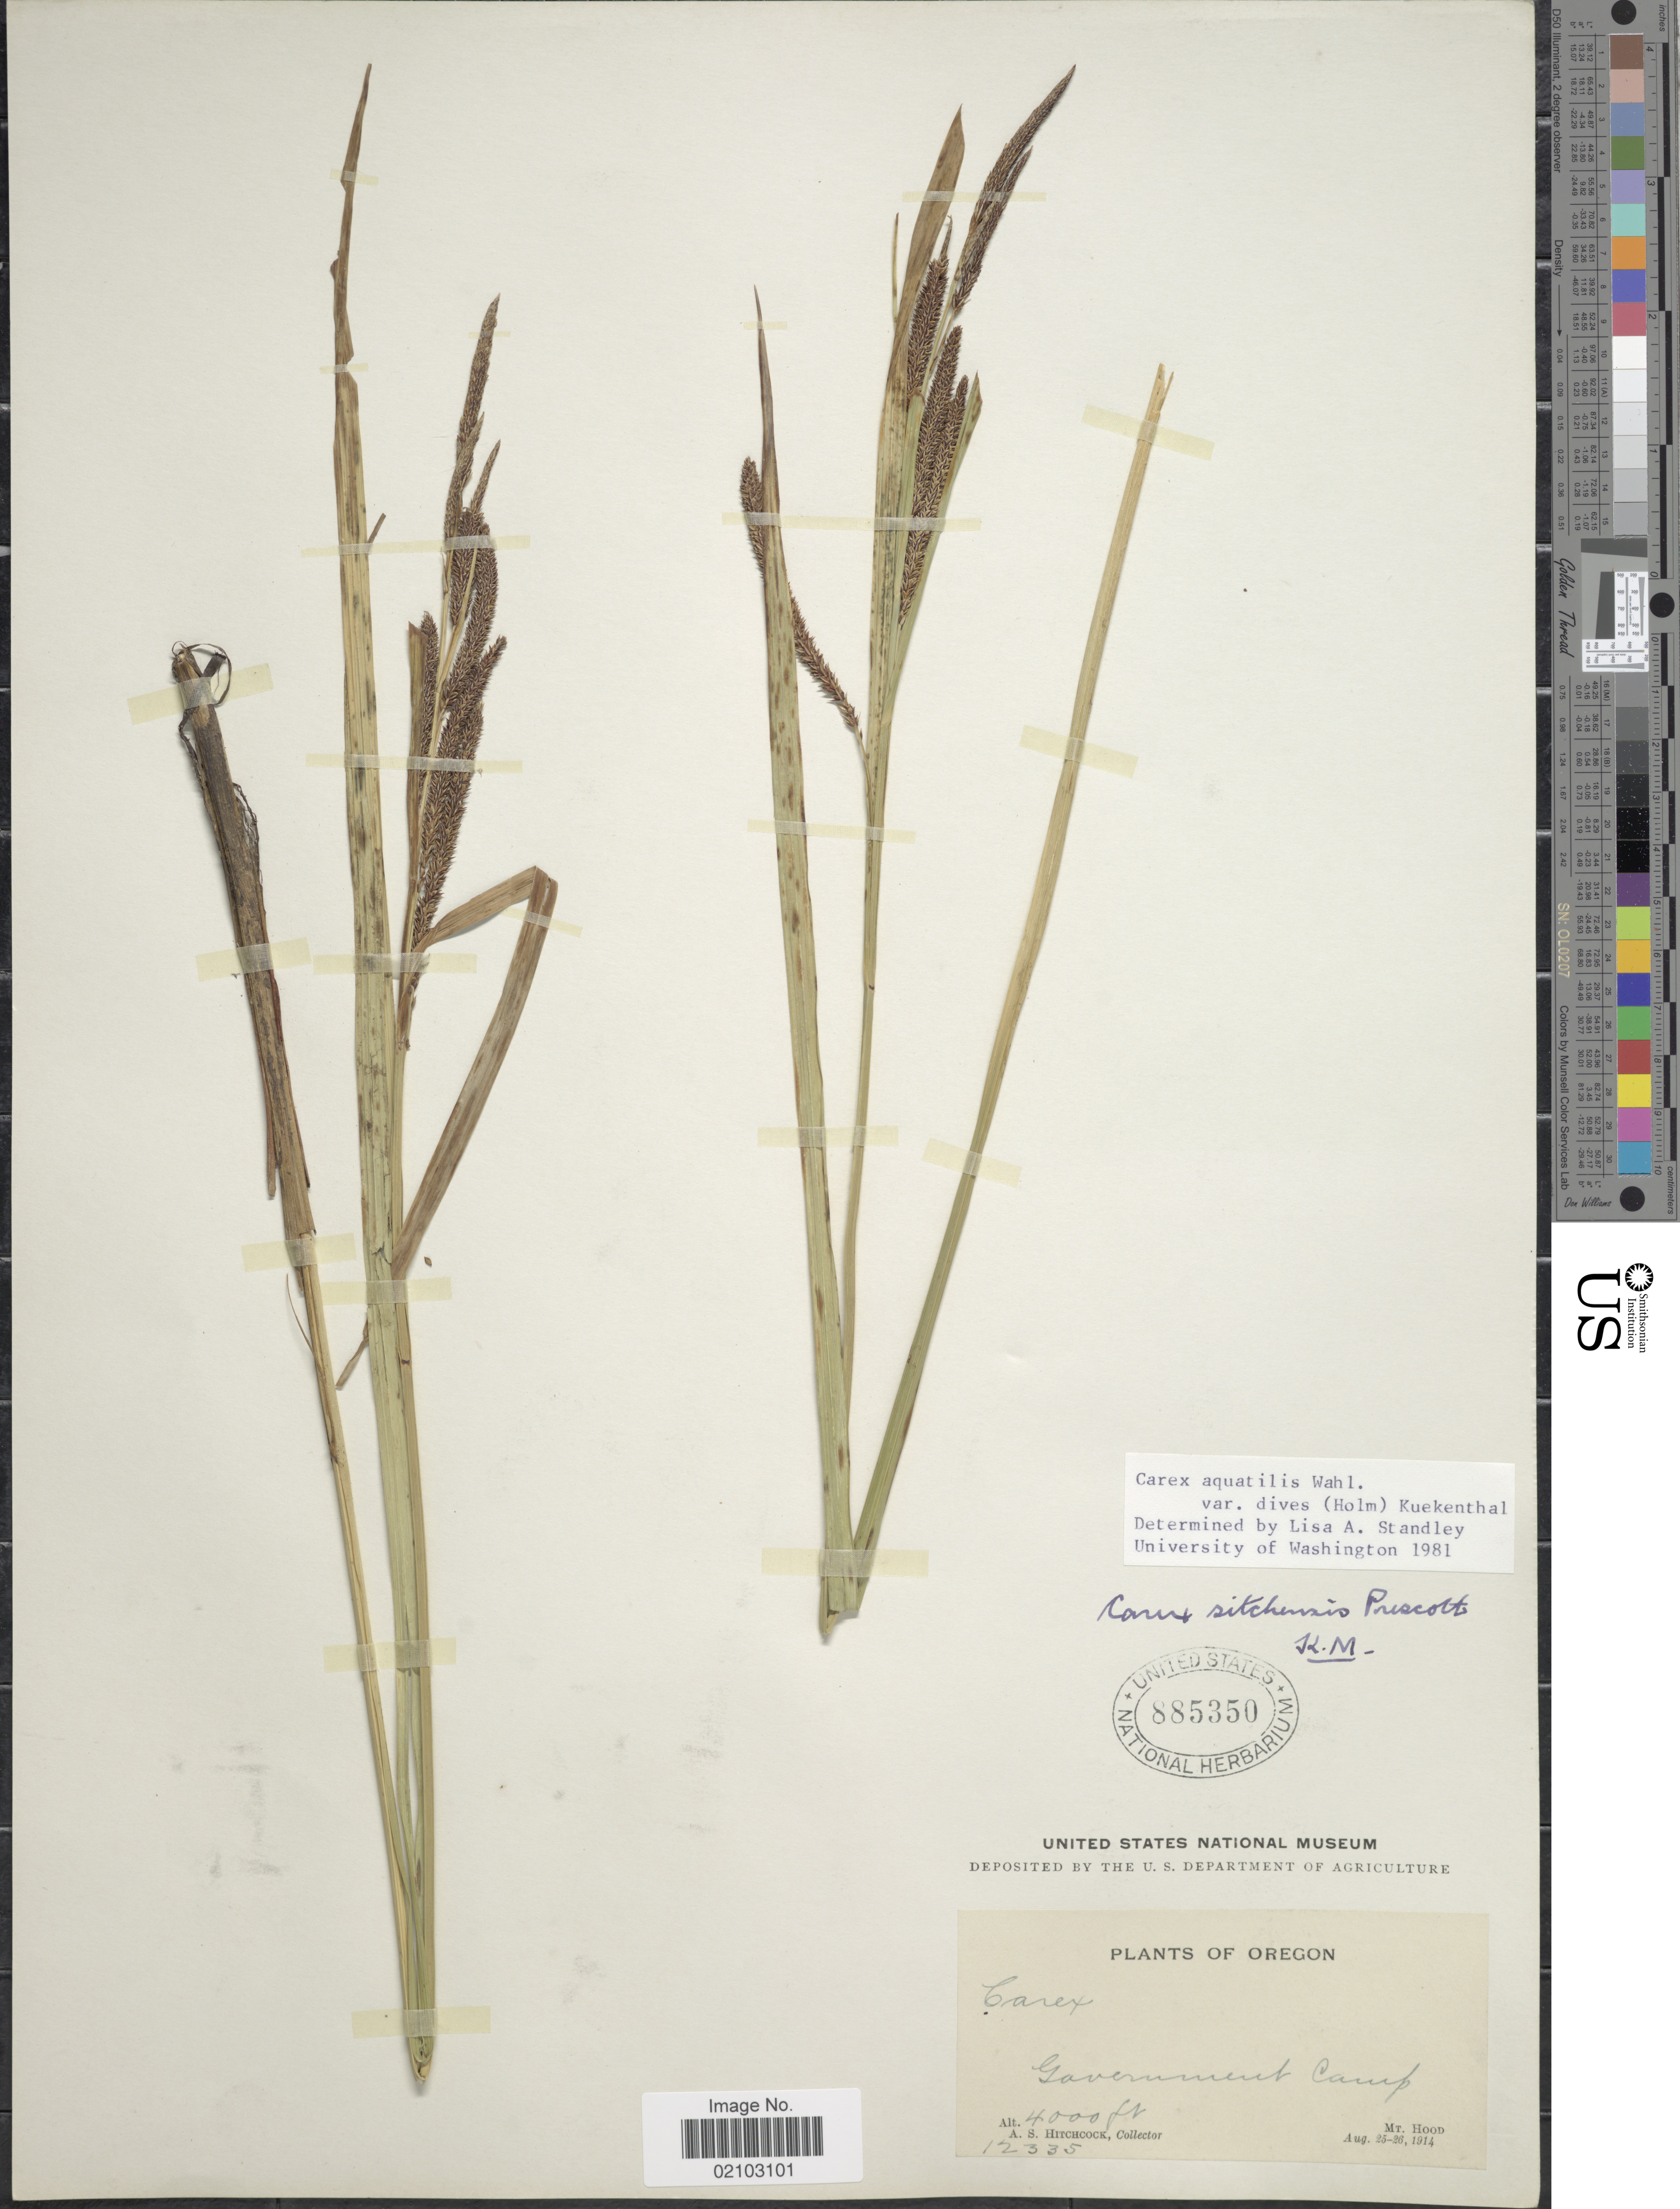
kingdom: Plantae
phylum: Tracheophyta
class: Liliopsida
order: Poales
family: Cyperaceae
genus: Carex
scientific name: Carex aquatilis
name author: Wahlenb.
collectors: A. S. Hitchcock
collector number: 12335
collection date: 1914-08-25/1914-08-26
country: United States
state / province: Oregon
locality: Goverment Camp, Mt. Hood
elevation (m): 1219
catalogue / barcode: US 885350